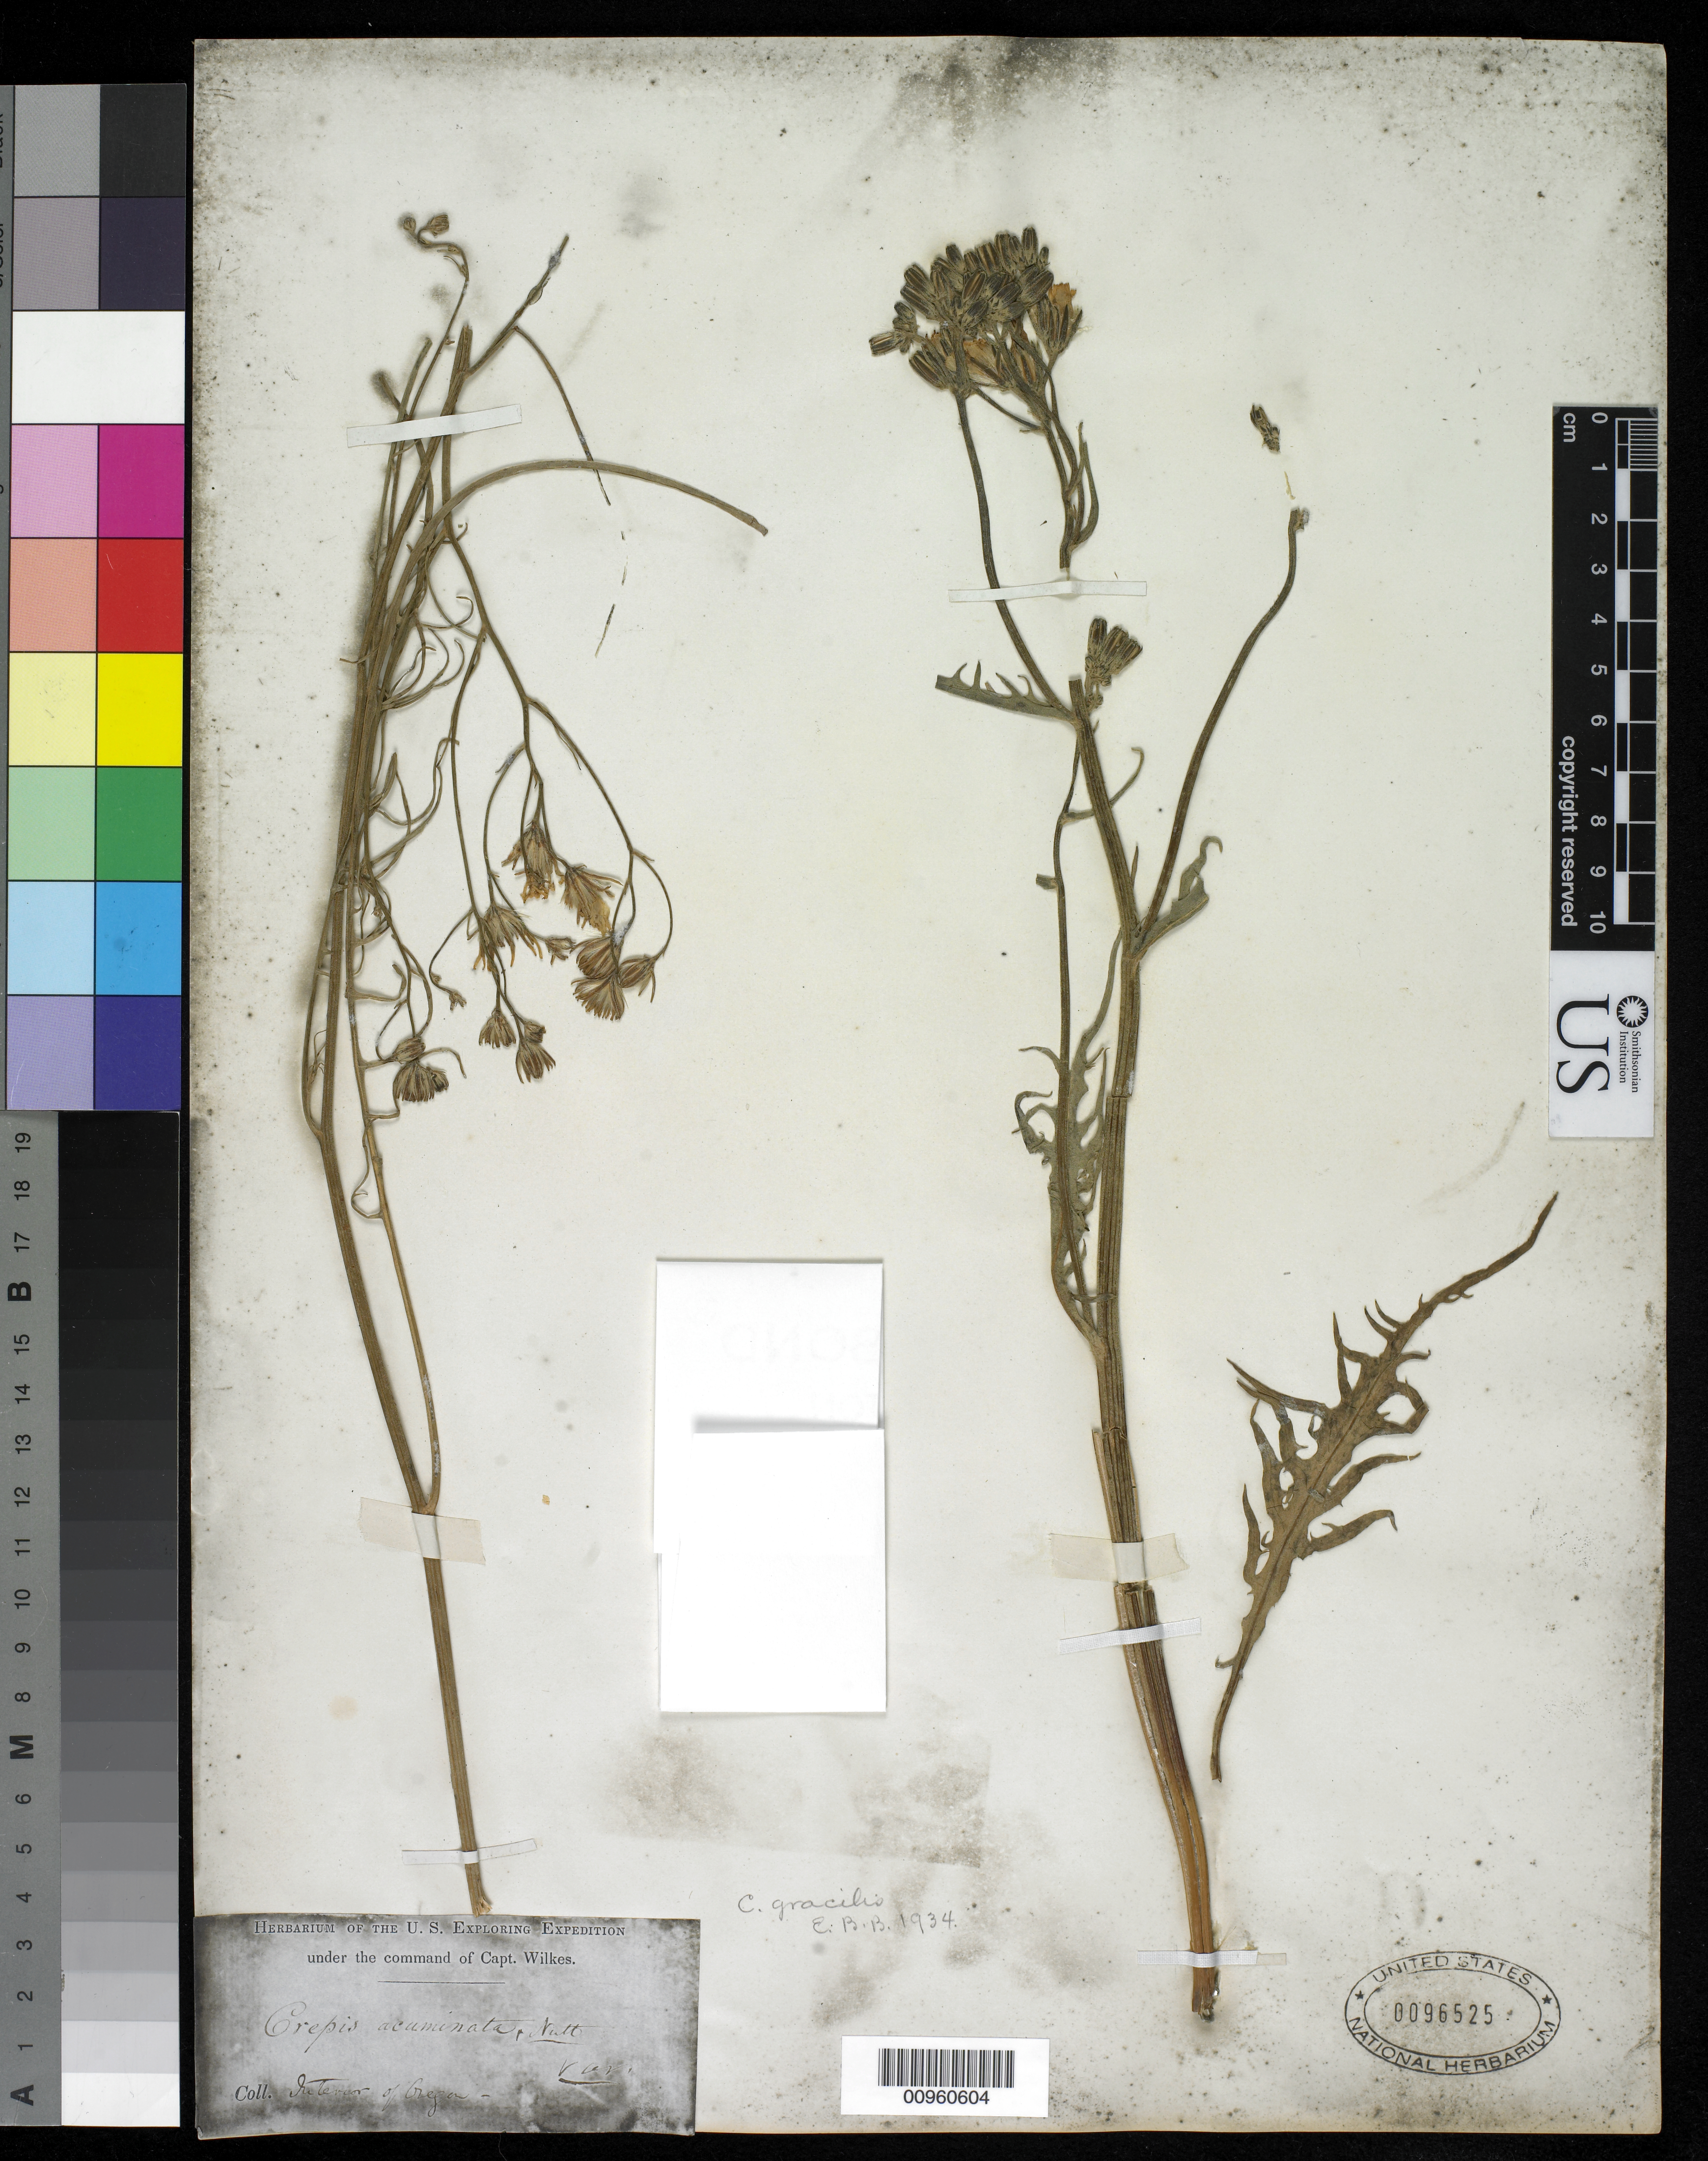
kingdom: Plantae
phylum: Tracheophyta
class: Magnoliopsida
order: Asterales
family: Asteraceae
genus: Crepis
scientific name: Crepis atribarba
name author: A. Heller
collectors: Wilkes Explor. Exped.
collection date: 1838/1842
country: United States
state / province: Oregon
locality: State of Oregon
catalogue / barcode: US 96525